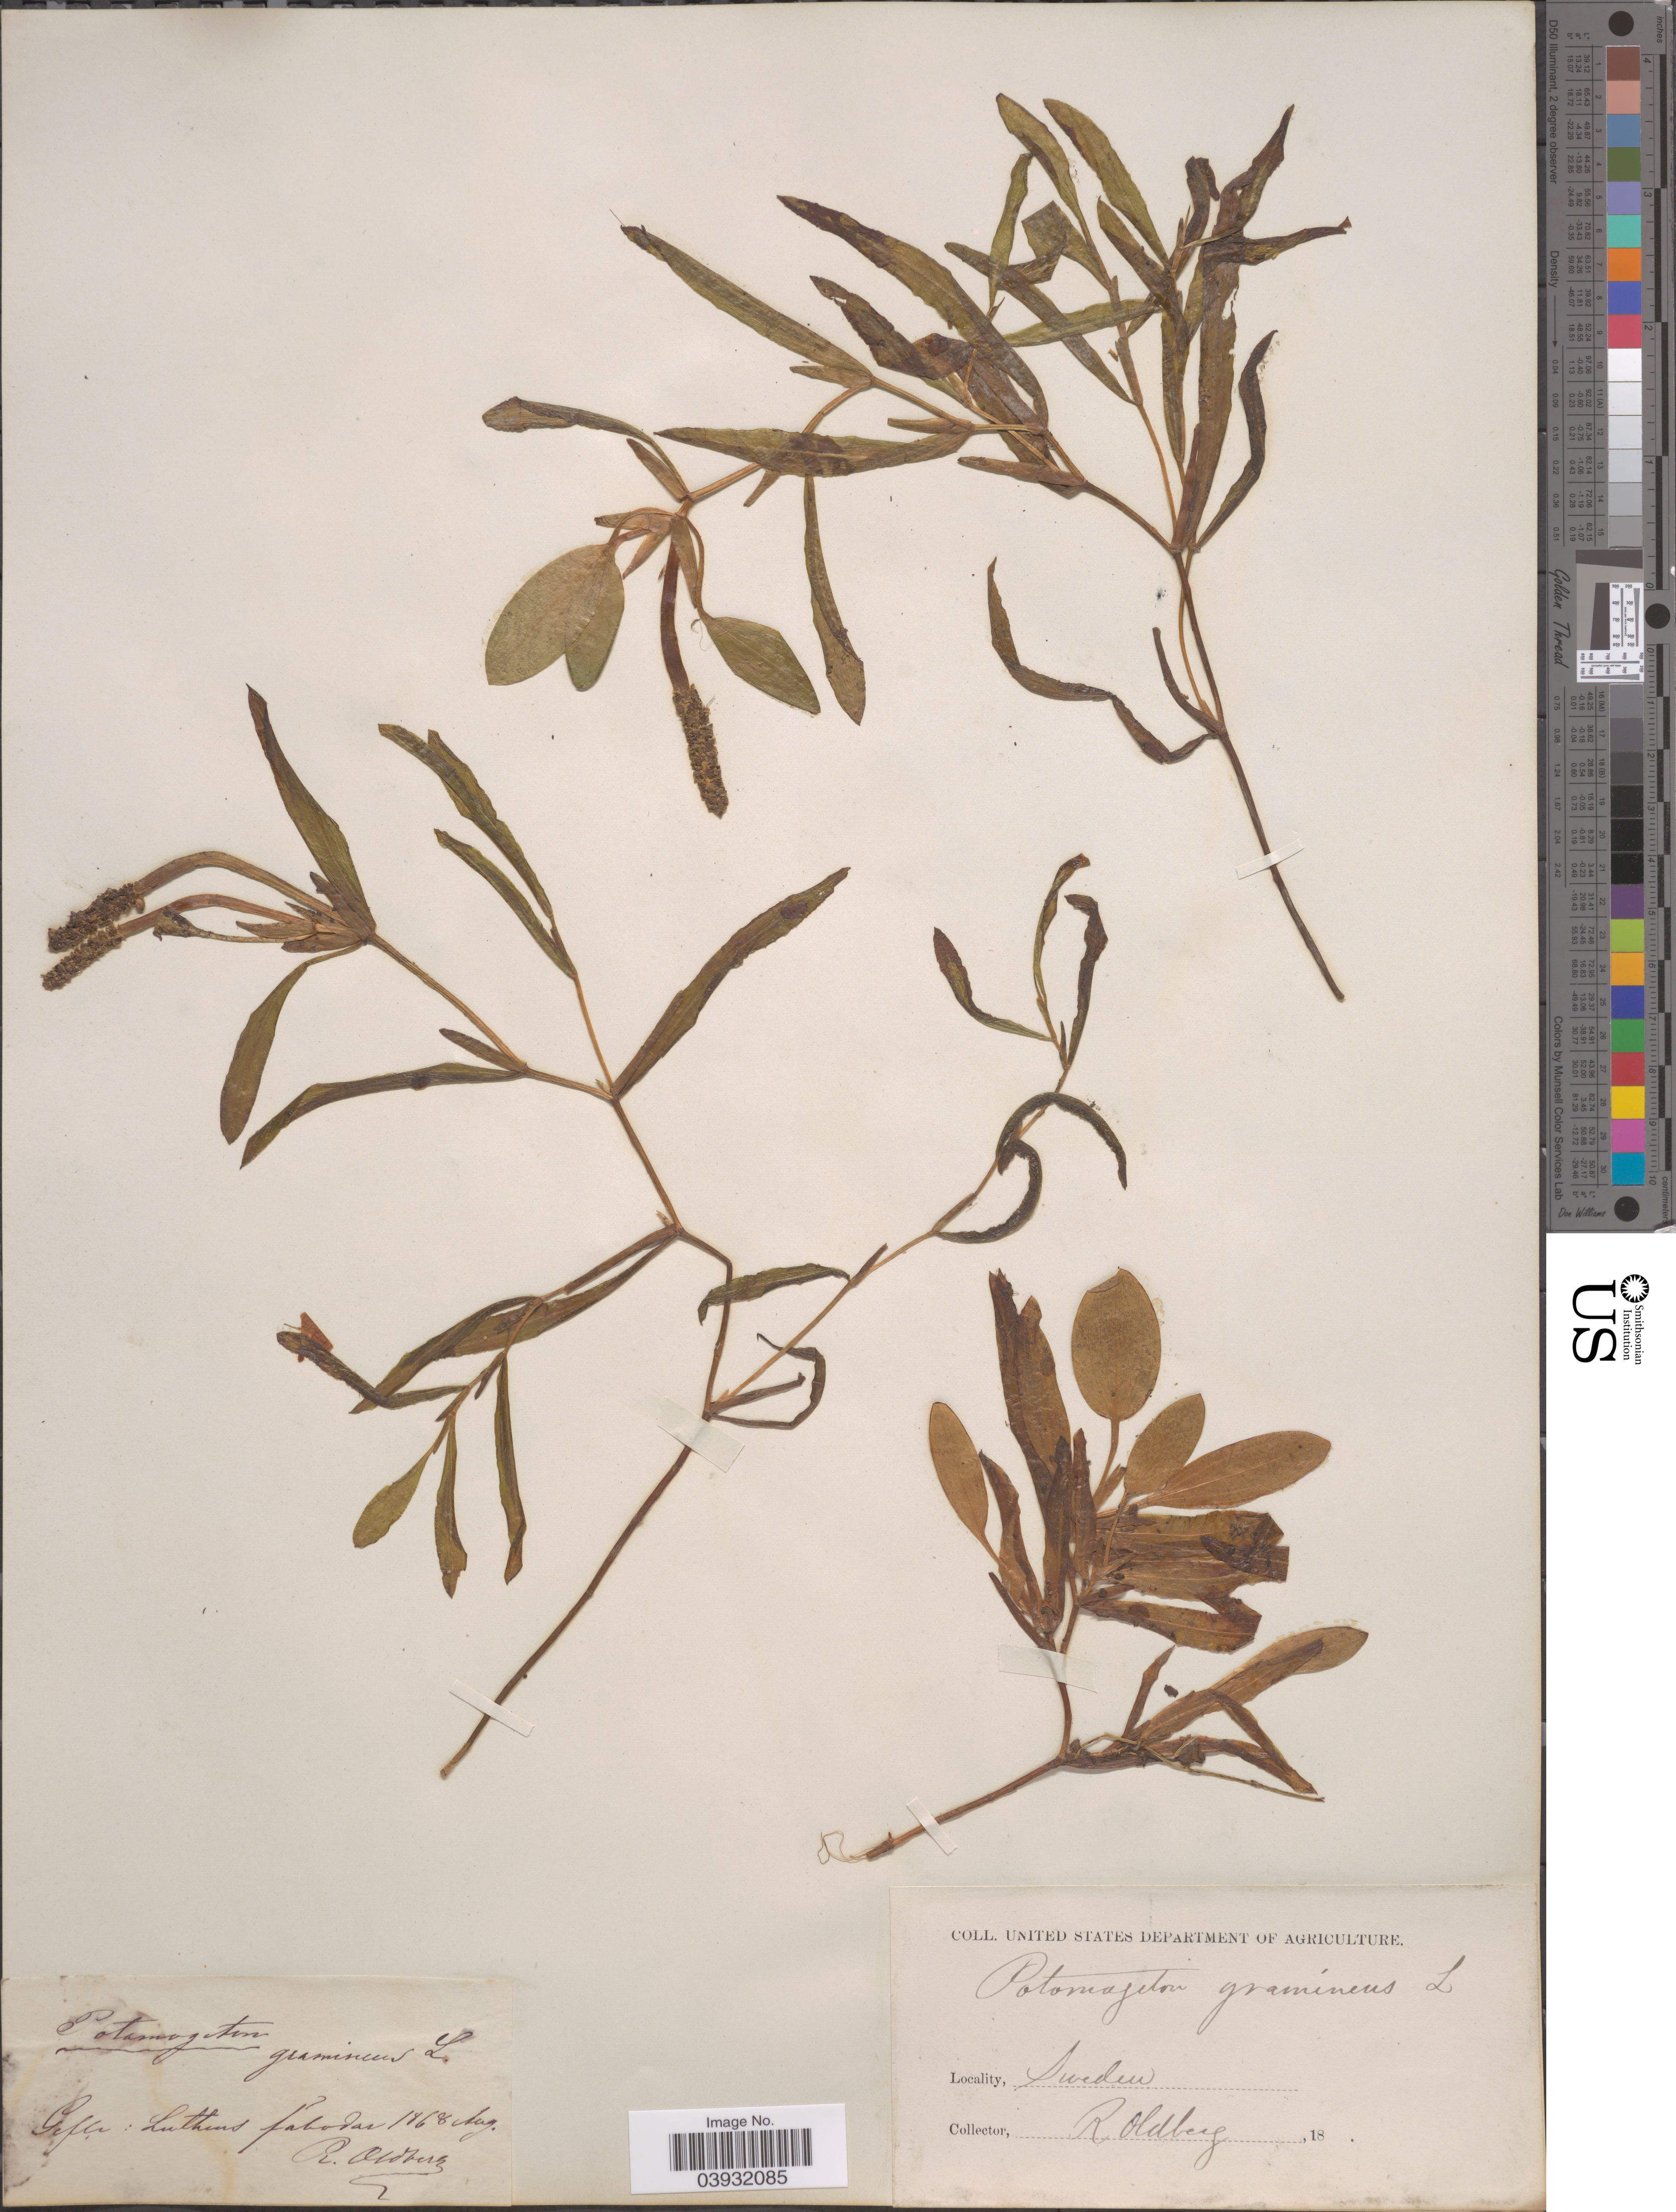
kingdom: Plantae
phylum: Tracheophyta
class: Liliopsida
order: Alismatales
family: Potamogetonaceae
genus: Potamogeton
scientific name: Potamogeton gramineus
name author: L.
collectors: R. Oldberg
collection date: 1868-08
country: Sweden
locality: Gefle: Lutens fäbodar.